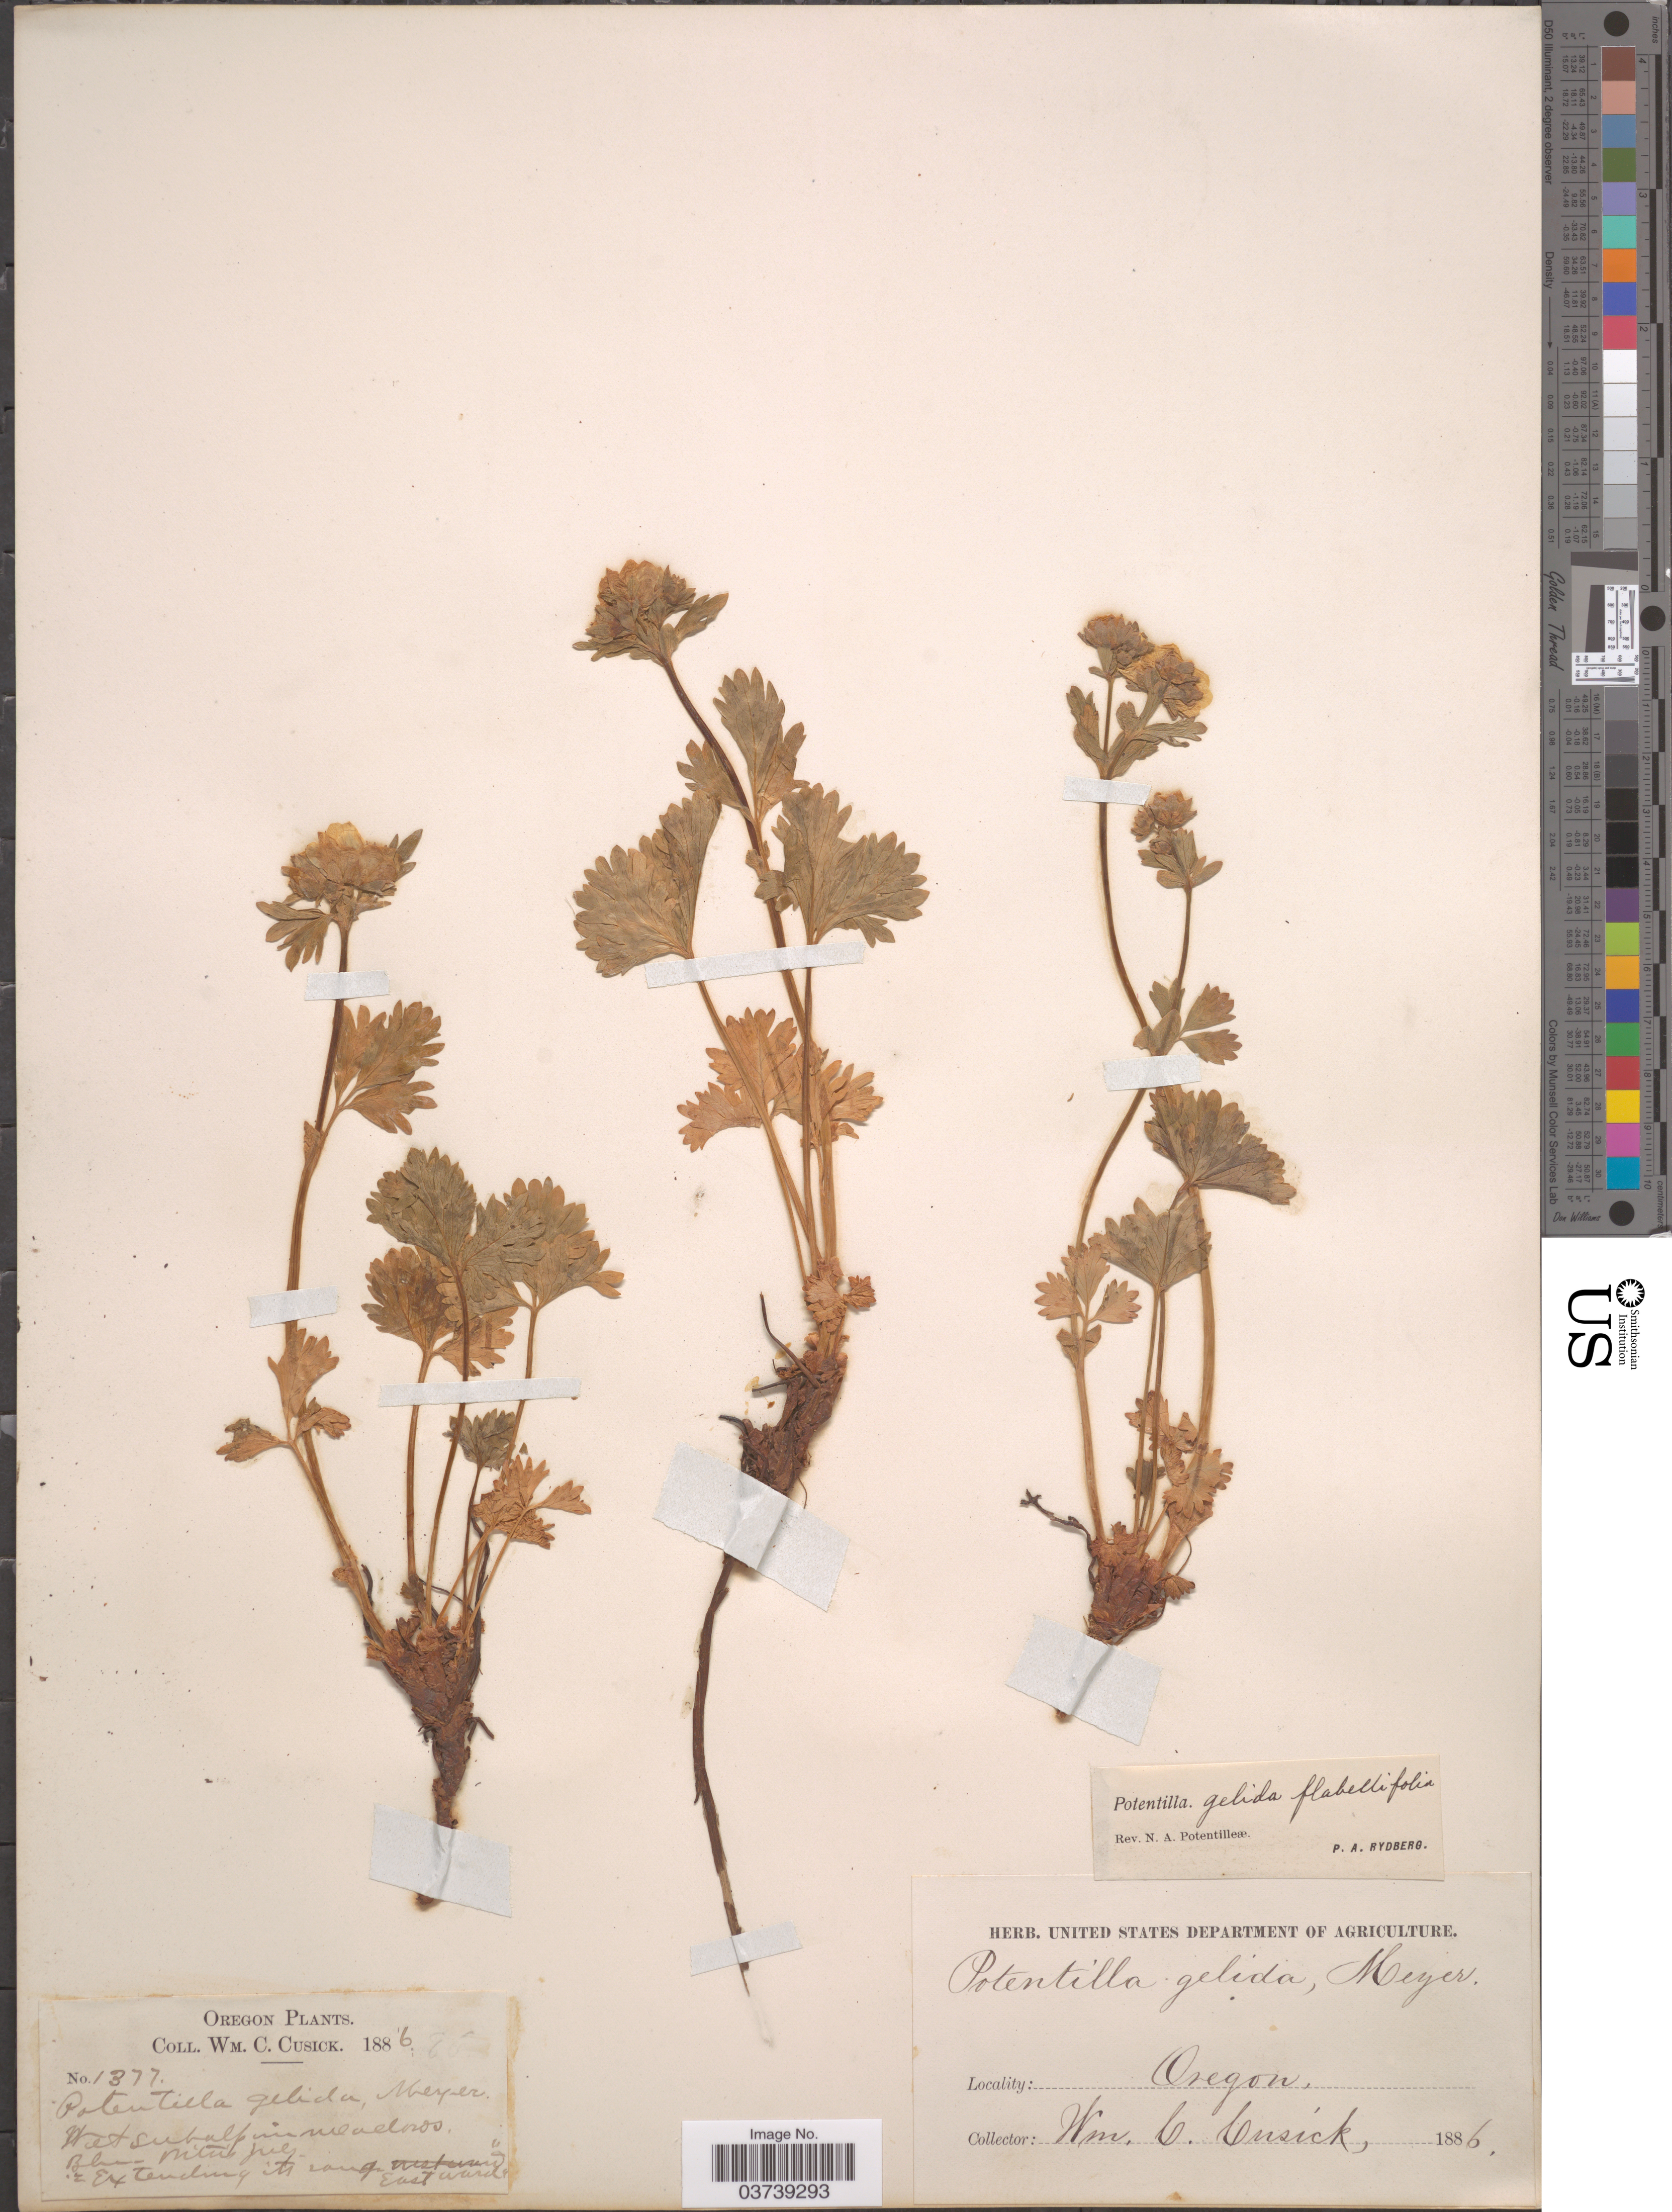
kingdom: Plantae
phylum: Tracheophyta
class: Magnoliopsida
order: Rosales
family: Rosaceae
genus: Potentilla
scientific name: Potentilla flabellifolia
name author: Hook. ex Torr. & A. Gray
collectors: W. C. Cusick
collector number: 1377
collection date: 1886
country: United States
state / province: Oregon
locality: Blue Mtns.